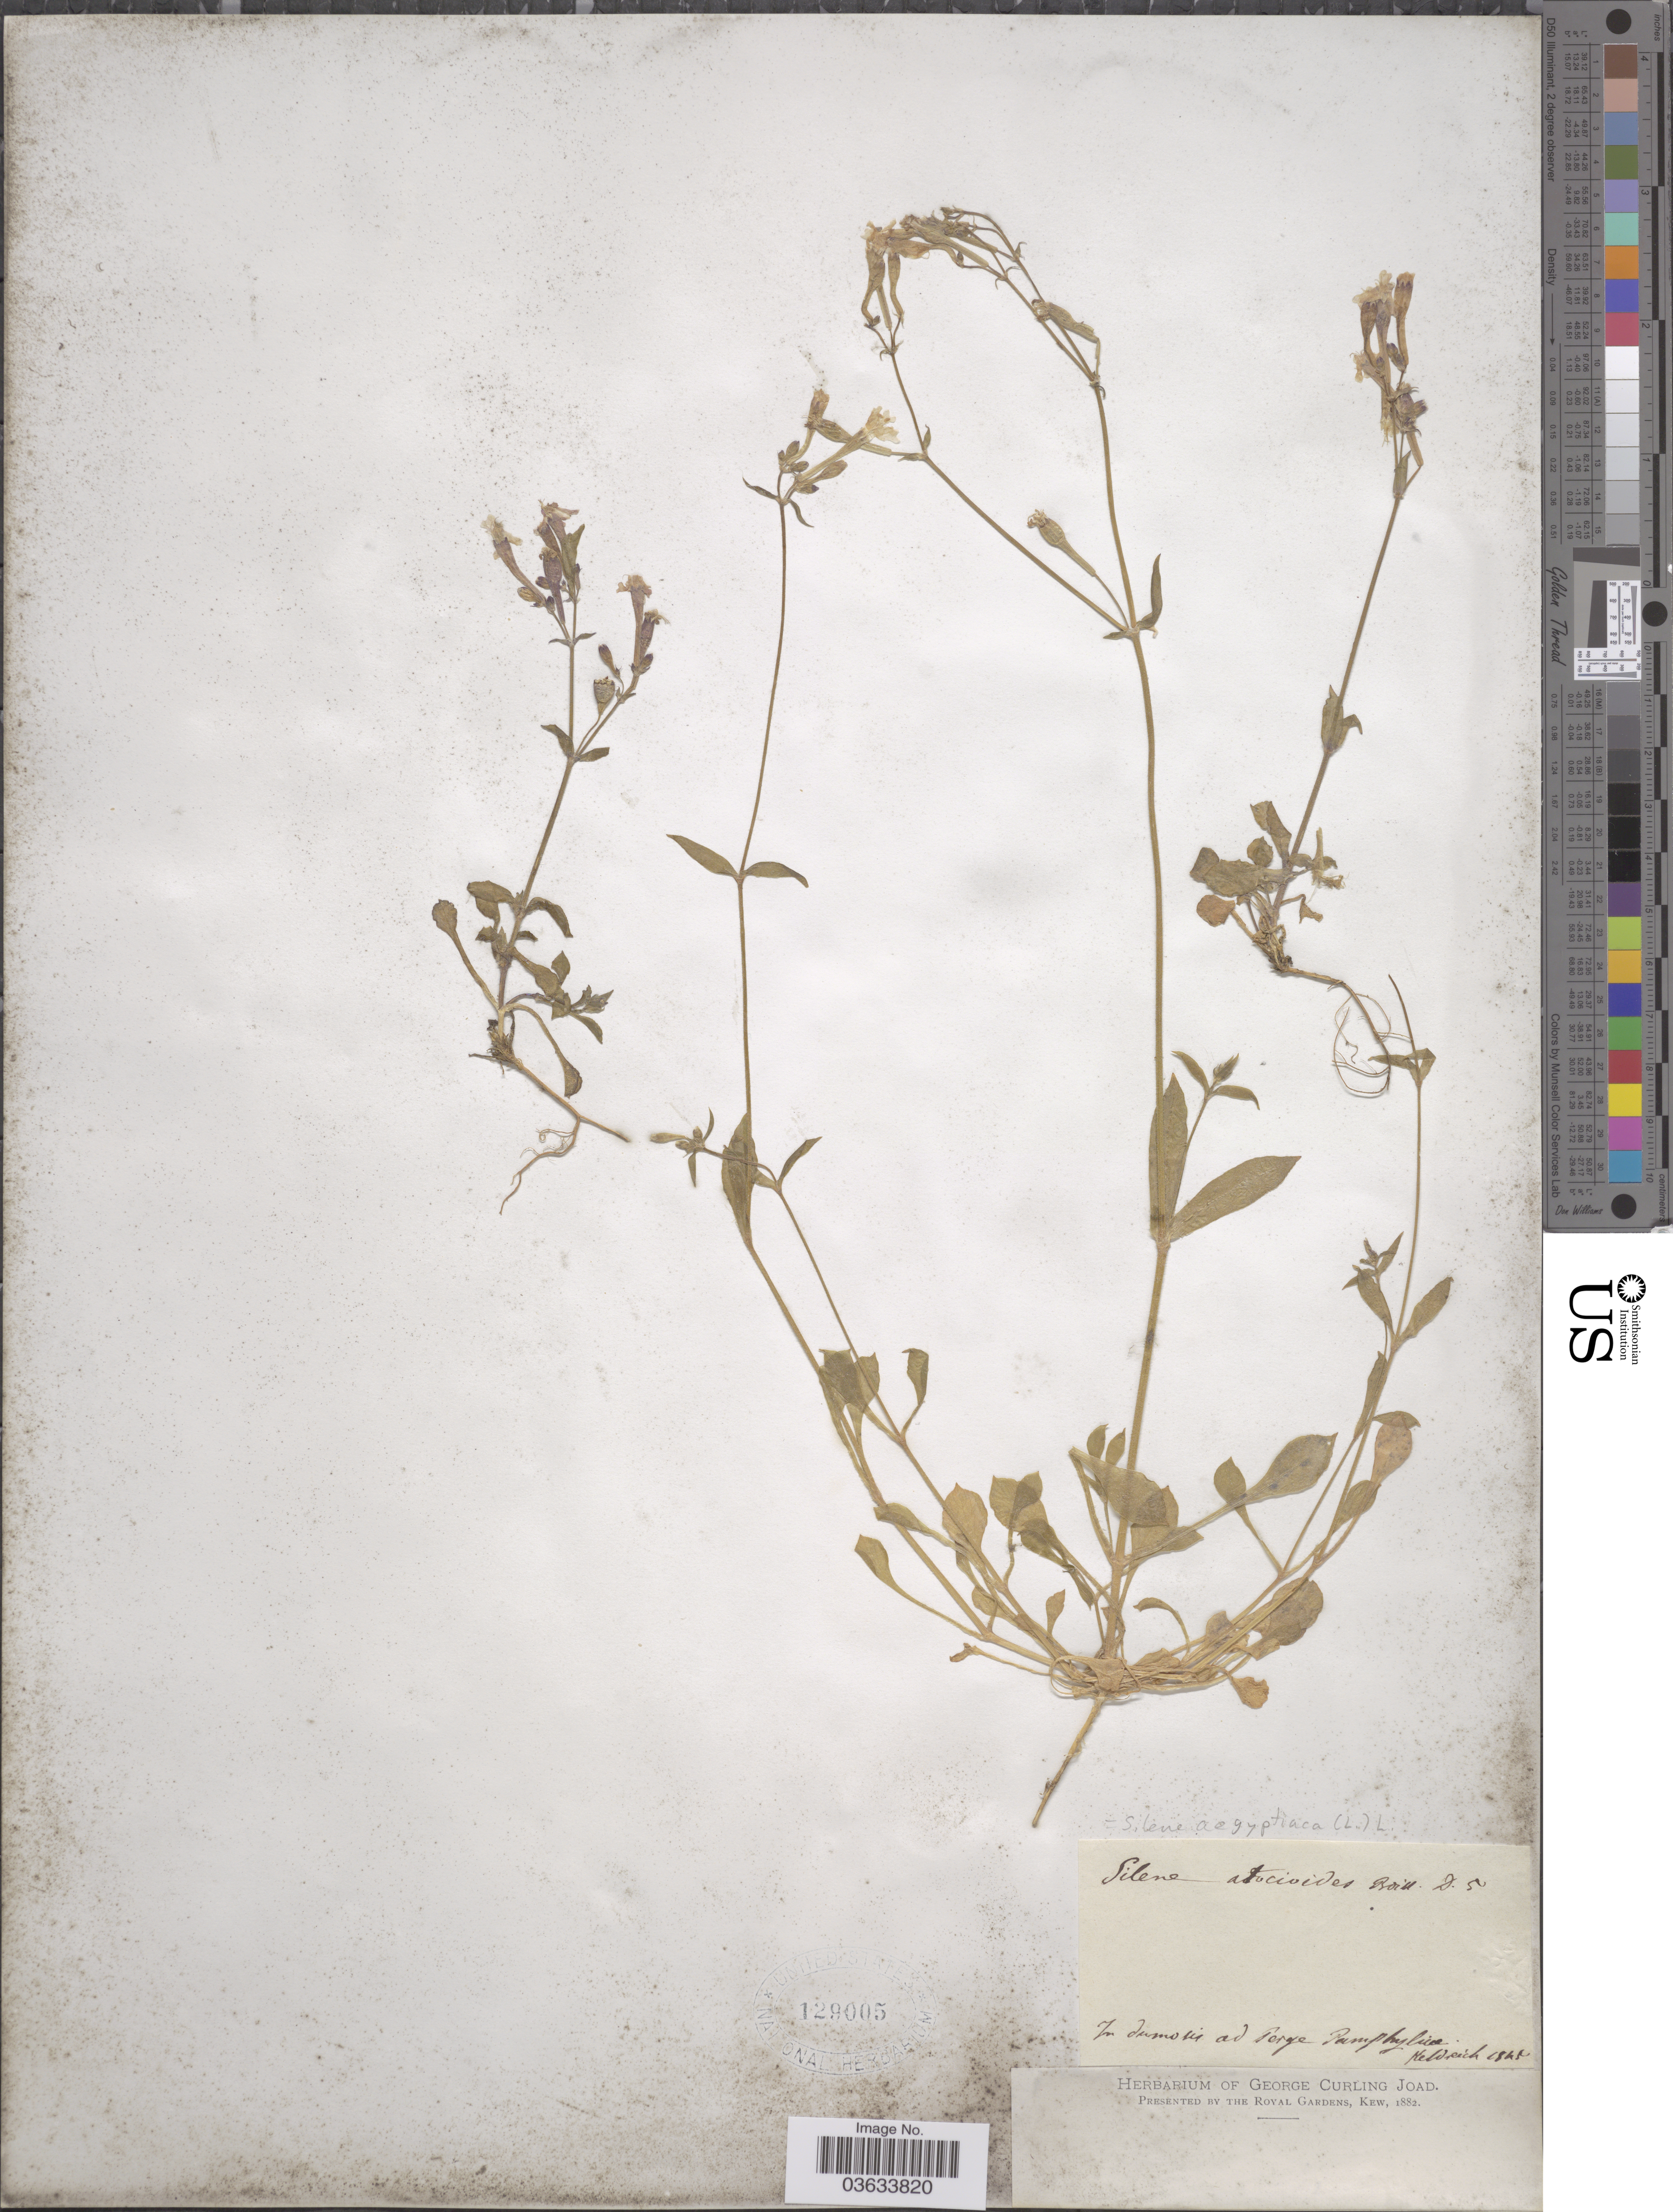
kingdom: Plantae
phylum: Tracheophyta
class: Magnoliopsida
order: Caryophyllales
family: Caryophyllaceae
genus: Silene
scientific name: Silene aegyptiaca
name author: (L.) L. f.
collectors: Heldreich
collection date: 1845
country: Greece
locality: In dumotis ad Perge Pamphylicae.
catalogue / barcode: US 129005